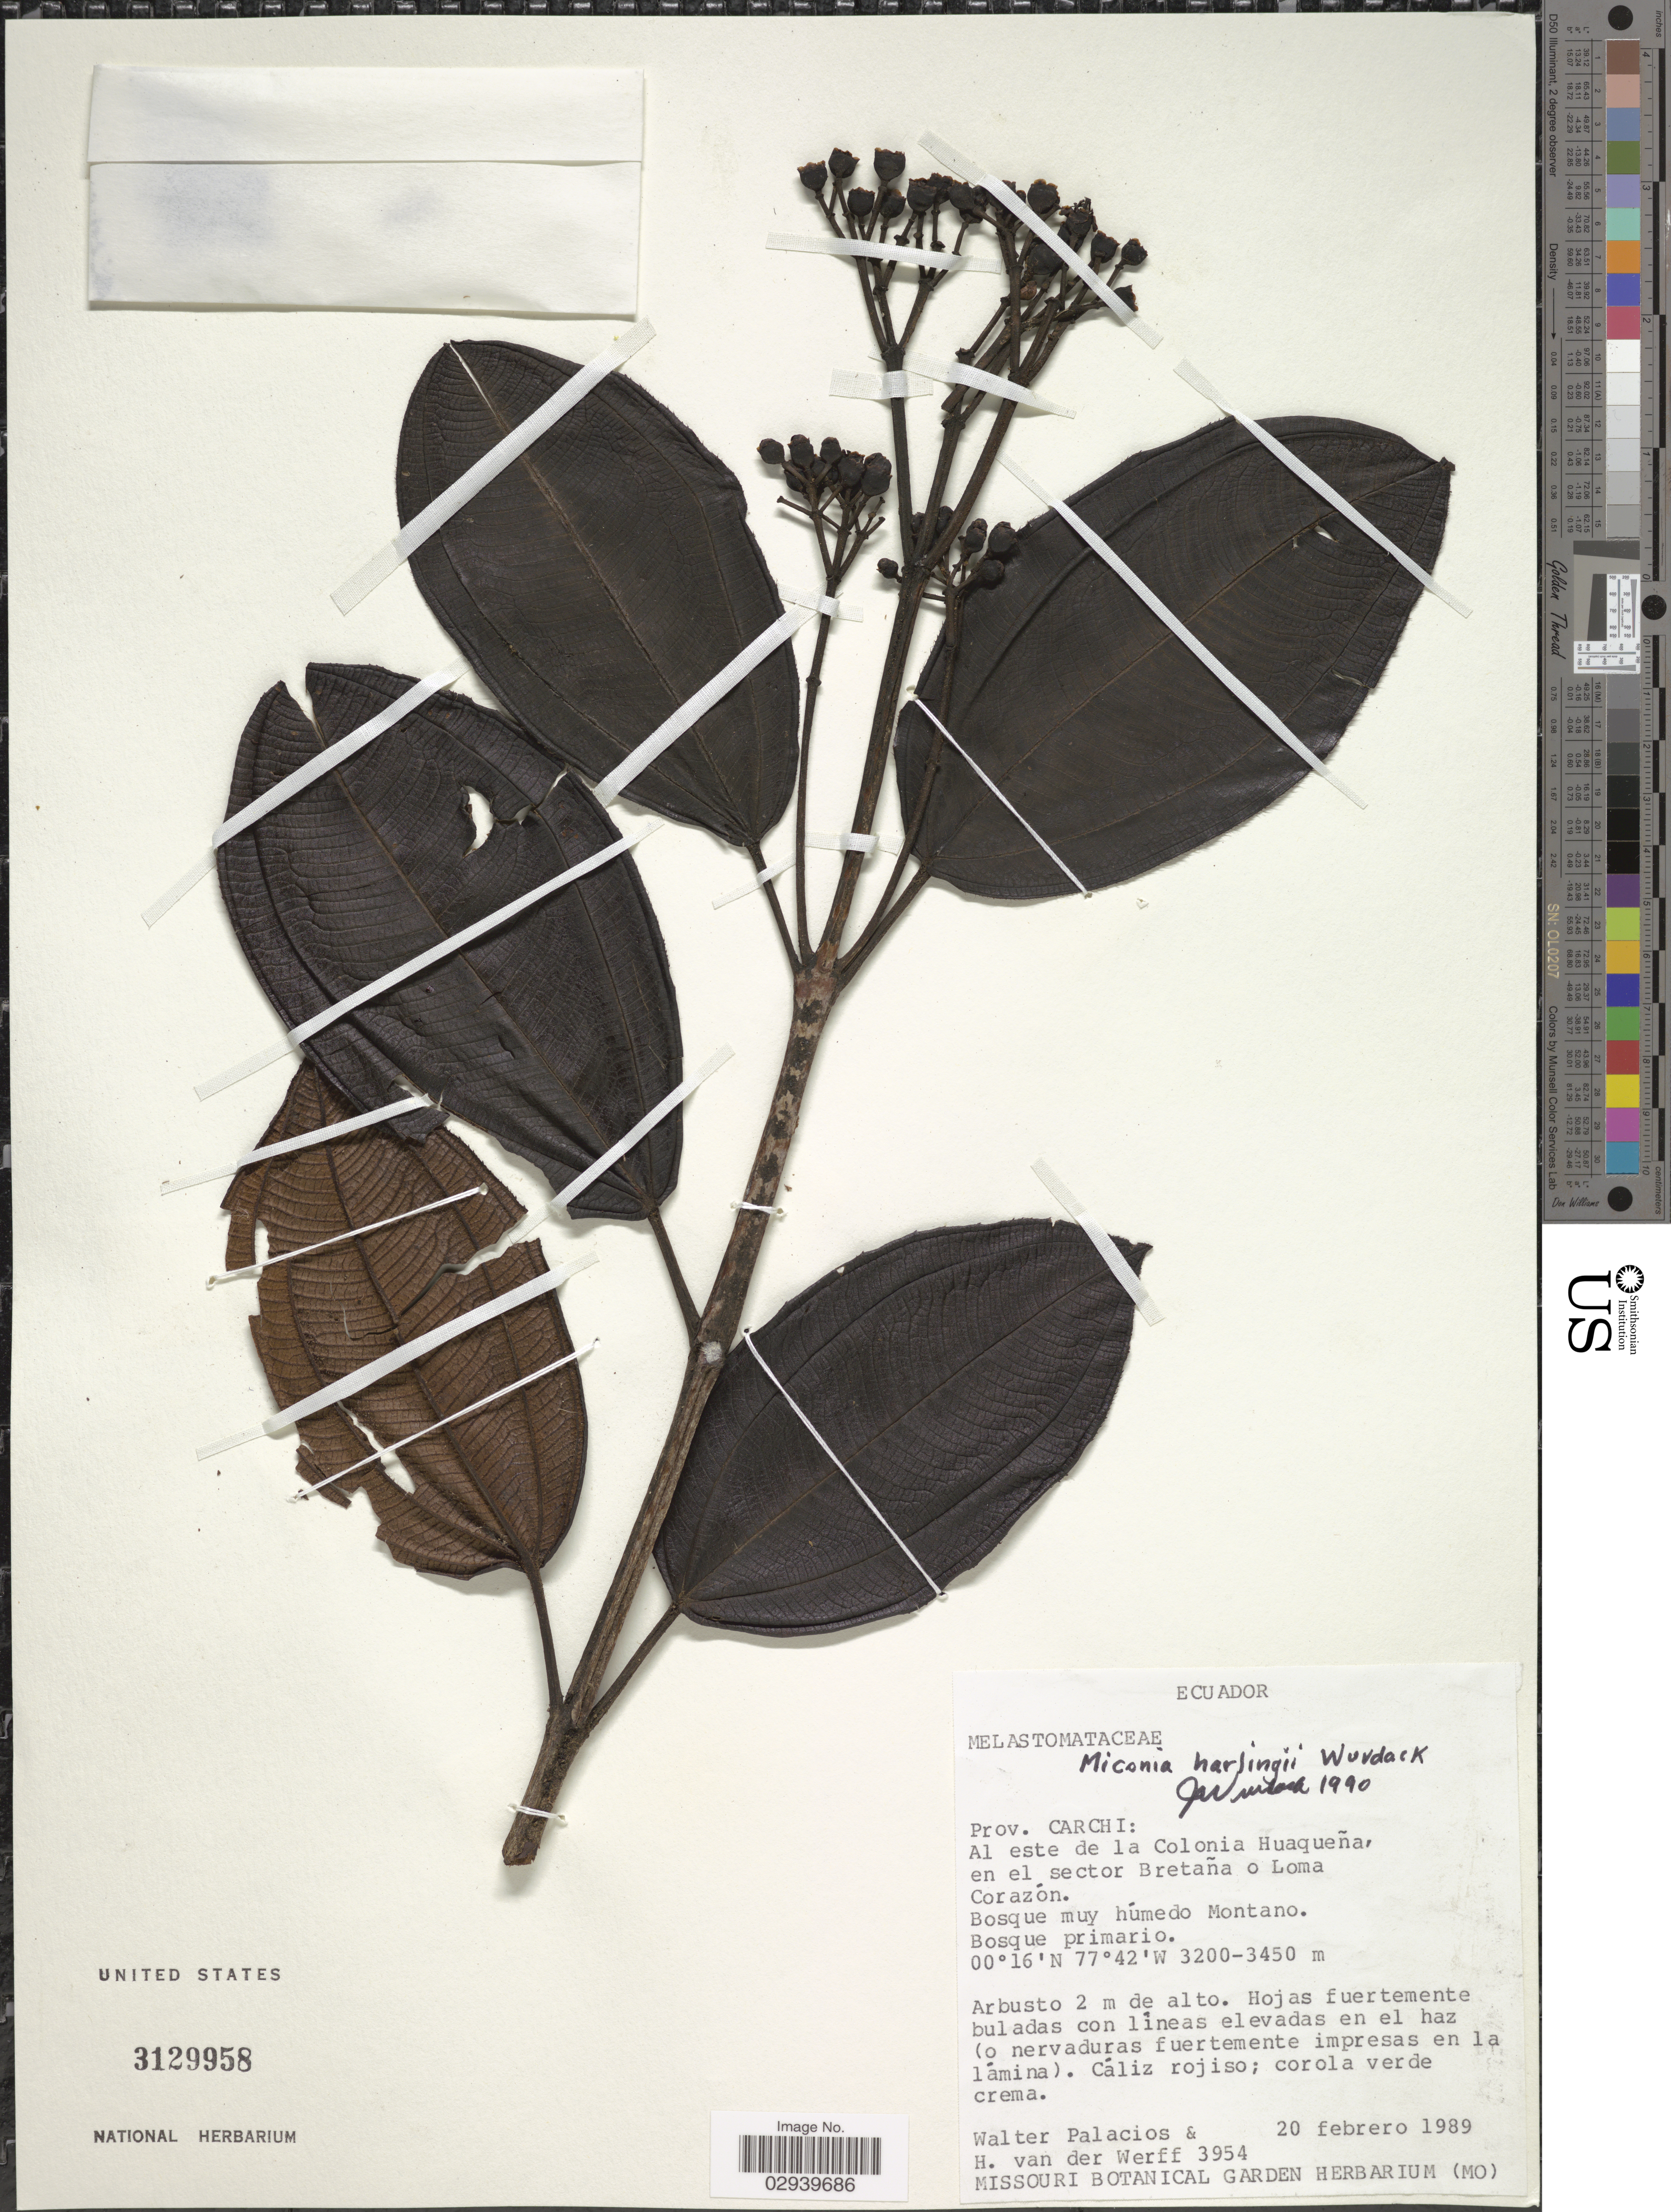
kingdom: Plantae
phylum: Tracheophyta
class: Magnoliopsida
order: Myrtales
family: Melastomataceae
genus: Miconia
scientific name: Miconia harlingii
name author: Wurdack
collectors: W. Palacios & H. van der Werff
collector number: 3954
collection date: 1989-02-20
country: Ecuador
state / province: Carchi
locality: Al este de la Colonia Huaqueña, en el sector Bretaña o Loma Corazón.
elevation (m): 3200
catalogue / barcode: US 3129958